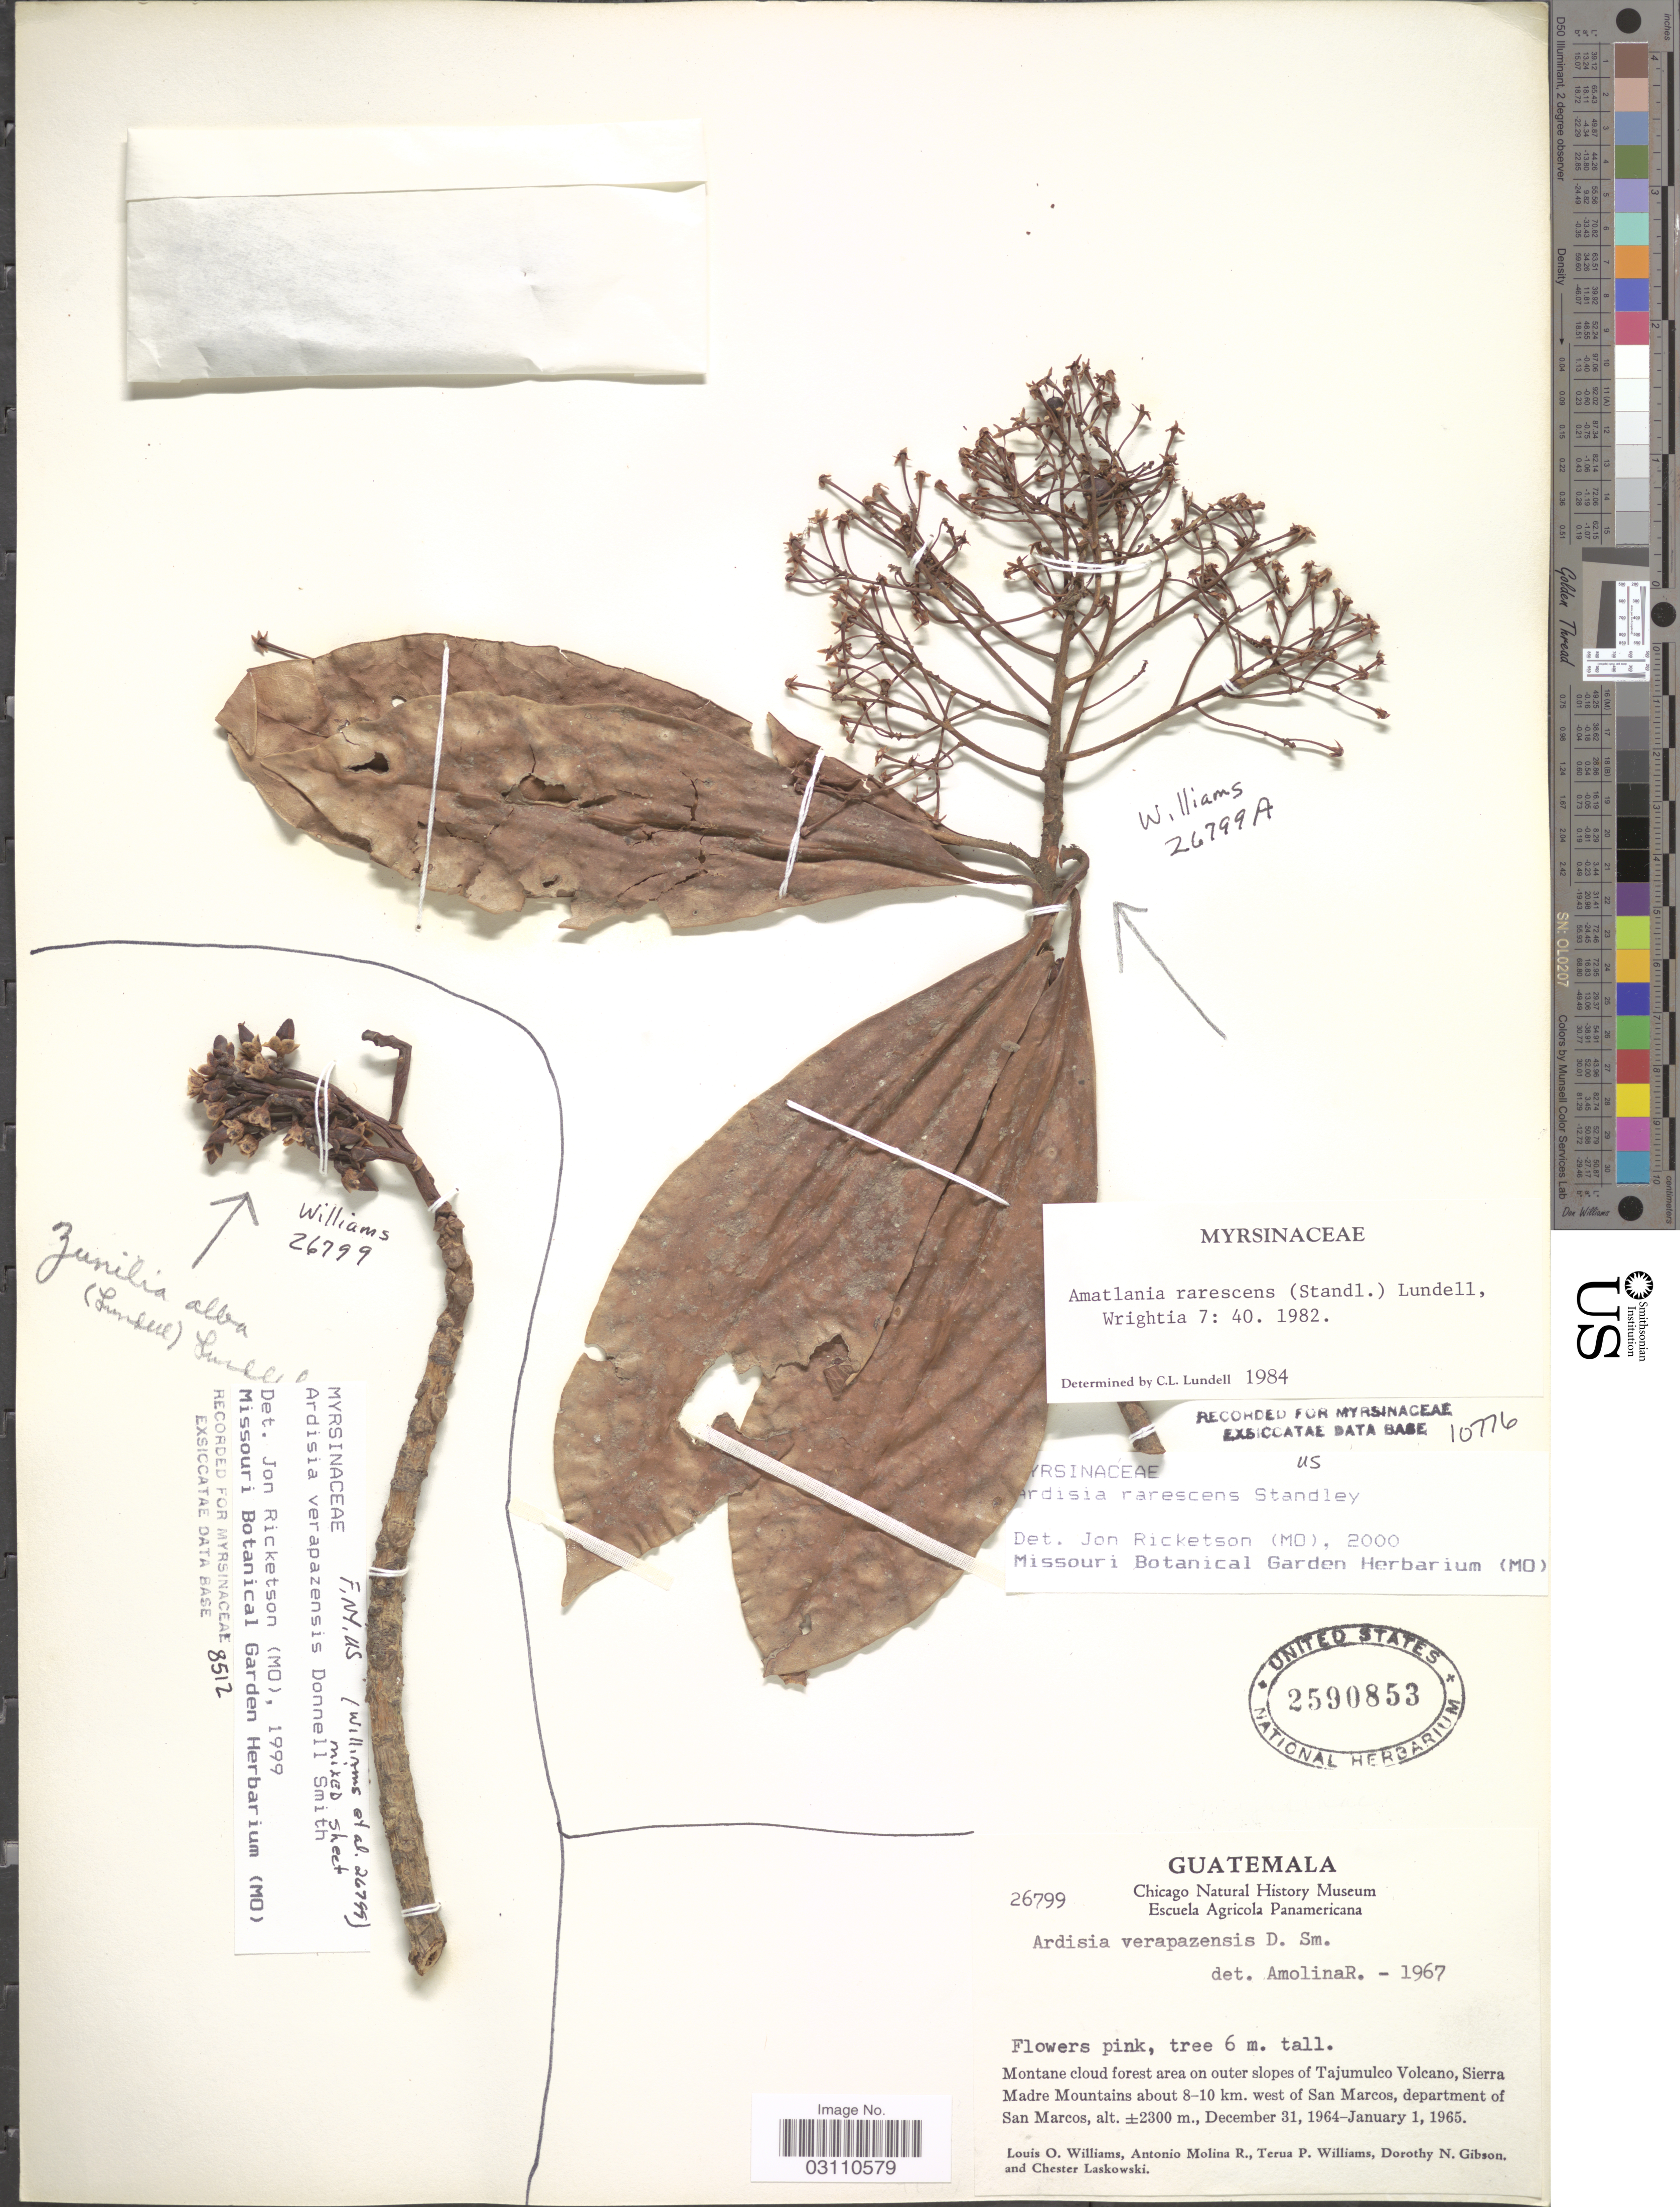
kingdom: Plantae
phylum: Tracheophyta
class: Magnoliopsida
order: Ericales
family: Primulaceae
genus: Ardisia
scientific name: Ardisia rarescens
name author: Standl.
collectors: L. O. Williams, A. Molina R., T. Williams, D. N. Gibson & C. Laskowski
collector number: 26799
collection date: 1964-12-31/1965-01-01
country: Guatemala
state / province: San Marcos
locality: Montane cloud forest area on outer slopes of Tajumulco Volcano, Sierra Madre Mountains about 8-10 km. west of San Marcos, department of San Marcos.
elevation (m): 2300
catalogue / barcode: US 2590853